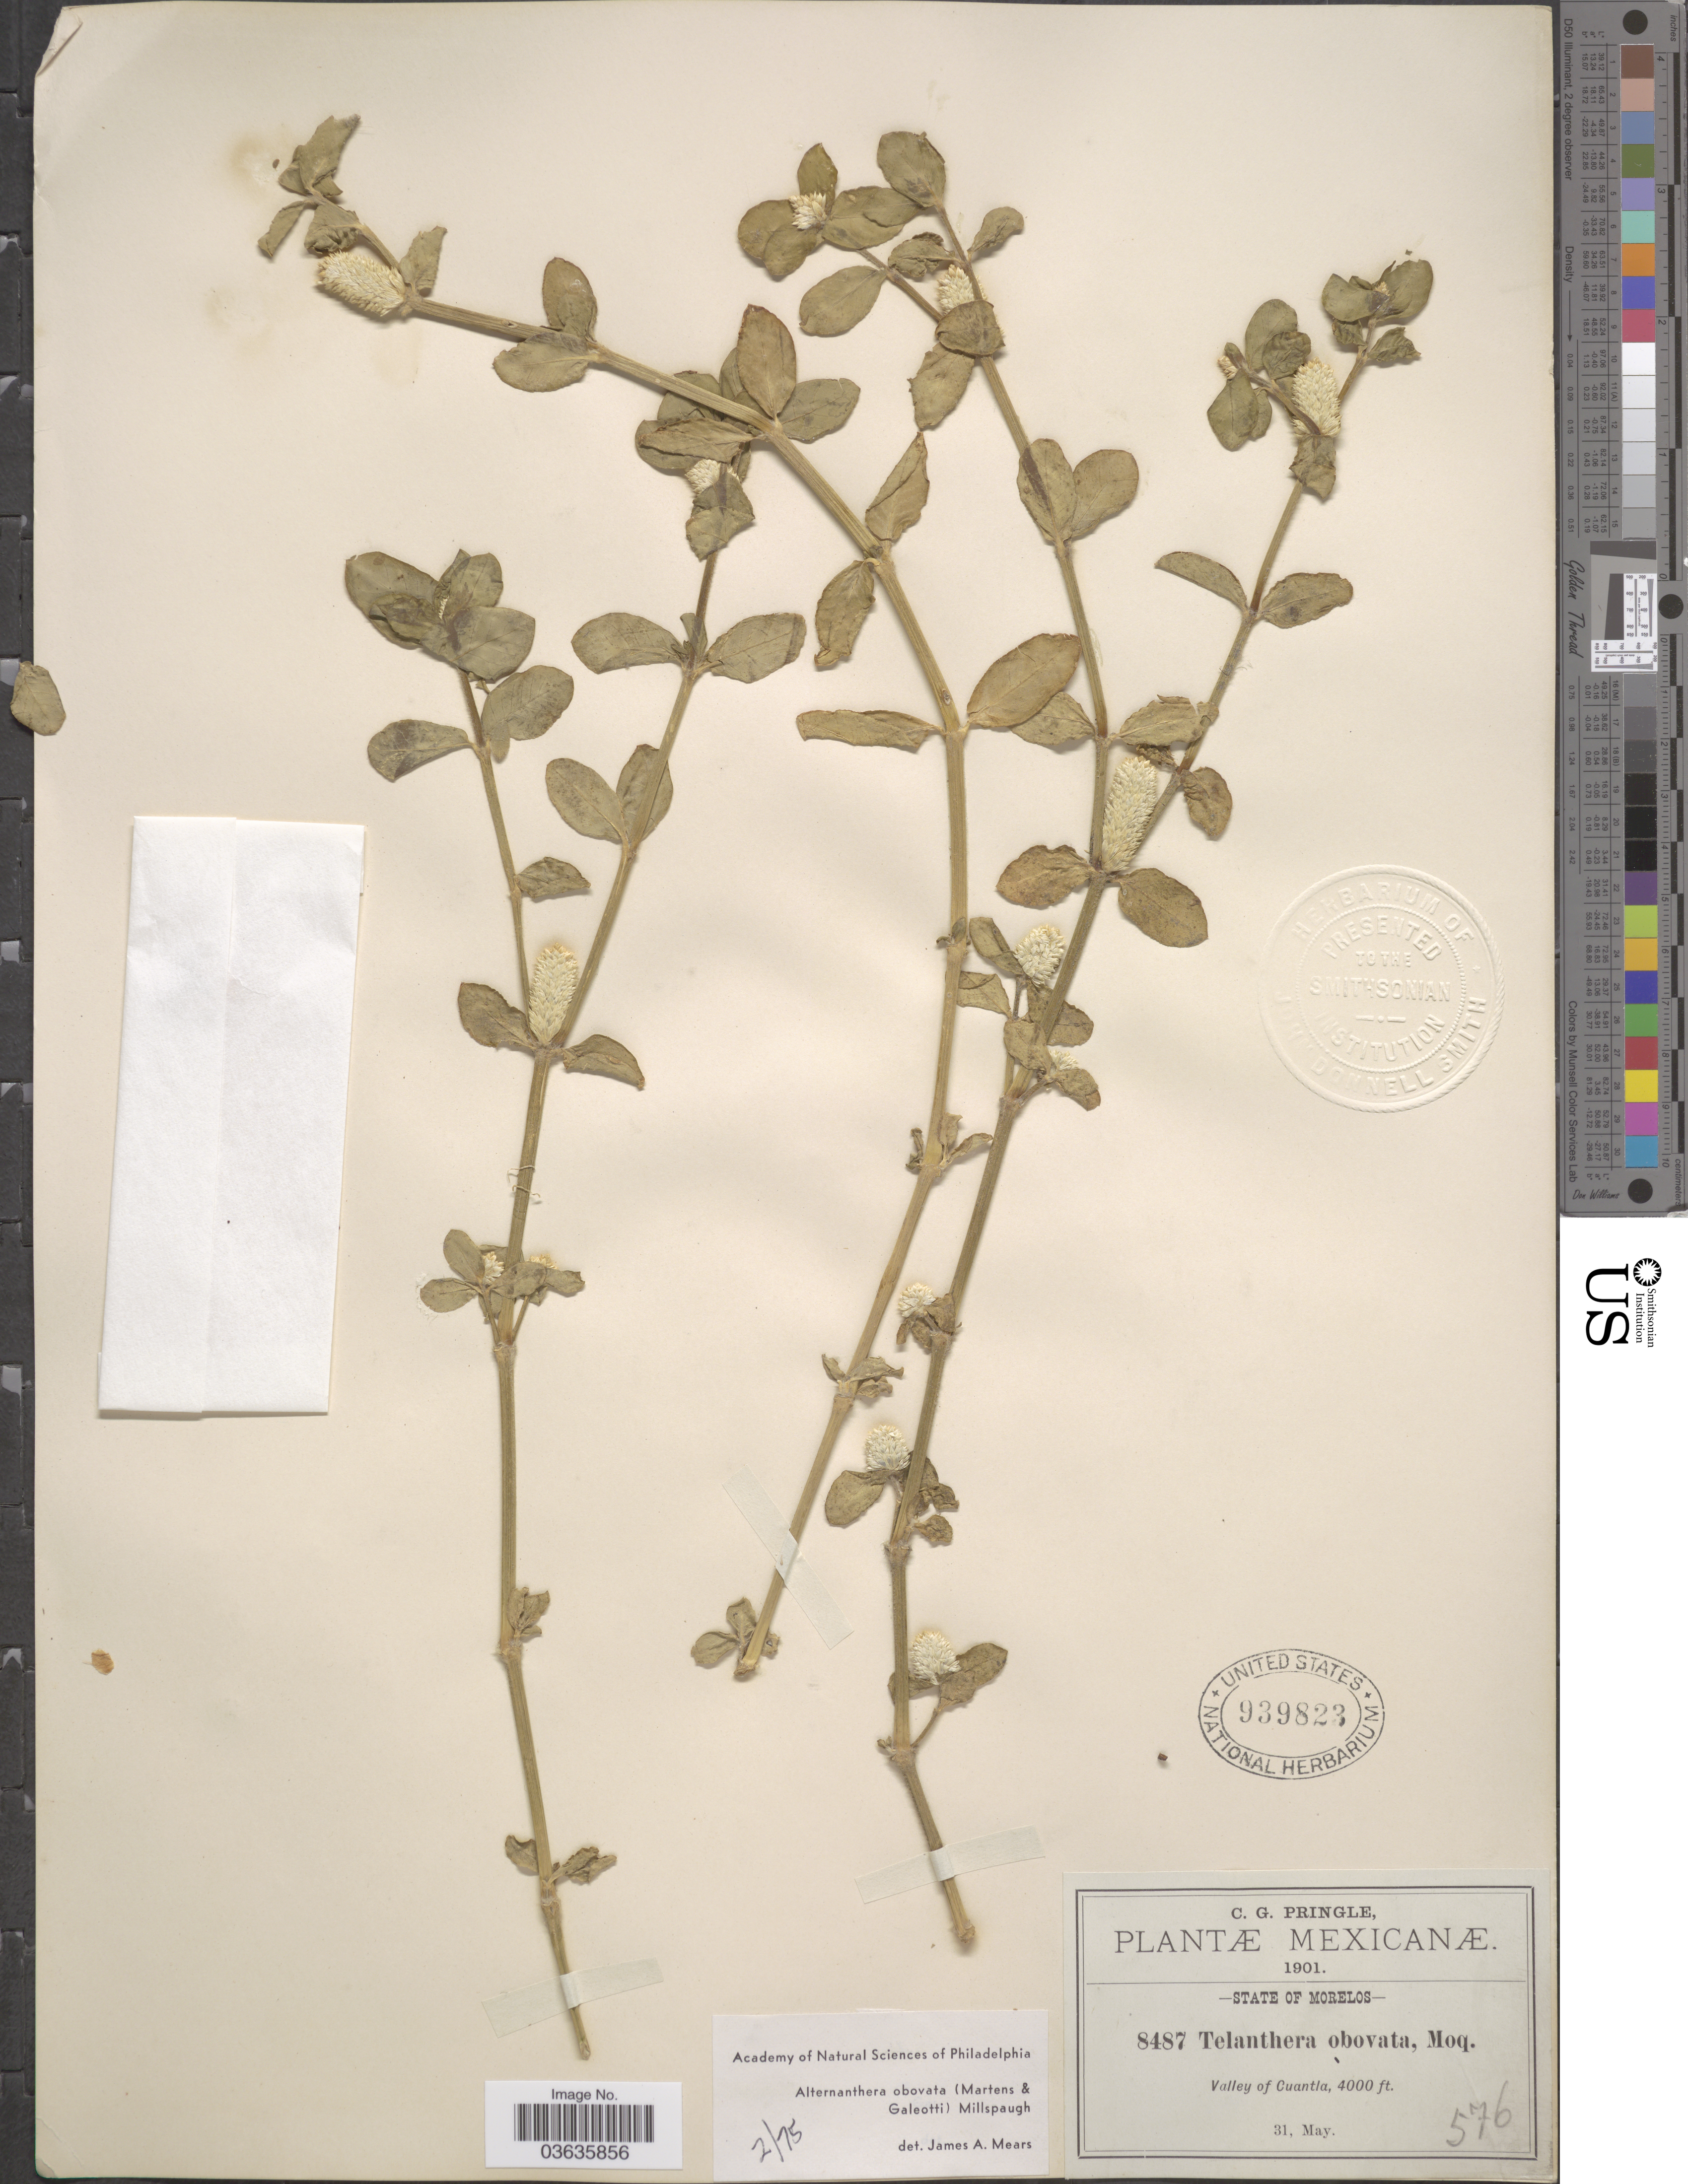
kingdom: Plantae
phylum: Tracheophyta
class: Magnoliopsida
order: Caryophyllales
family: Amaranthaceae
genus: Alternanthera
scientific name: Alternanthera obovata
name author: (M. Martens) Millsp.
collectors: C. G. Pringle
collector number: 8487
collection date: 1901-05-31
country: Mexico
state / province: Morelos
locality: Valley of Cuantla.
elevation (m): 1219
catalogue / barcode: US 939823